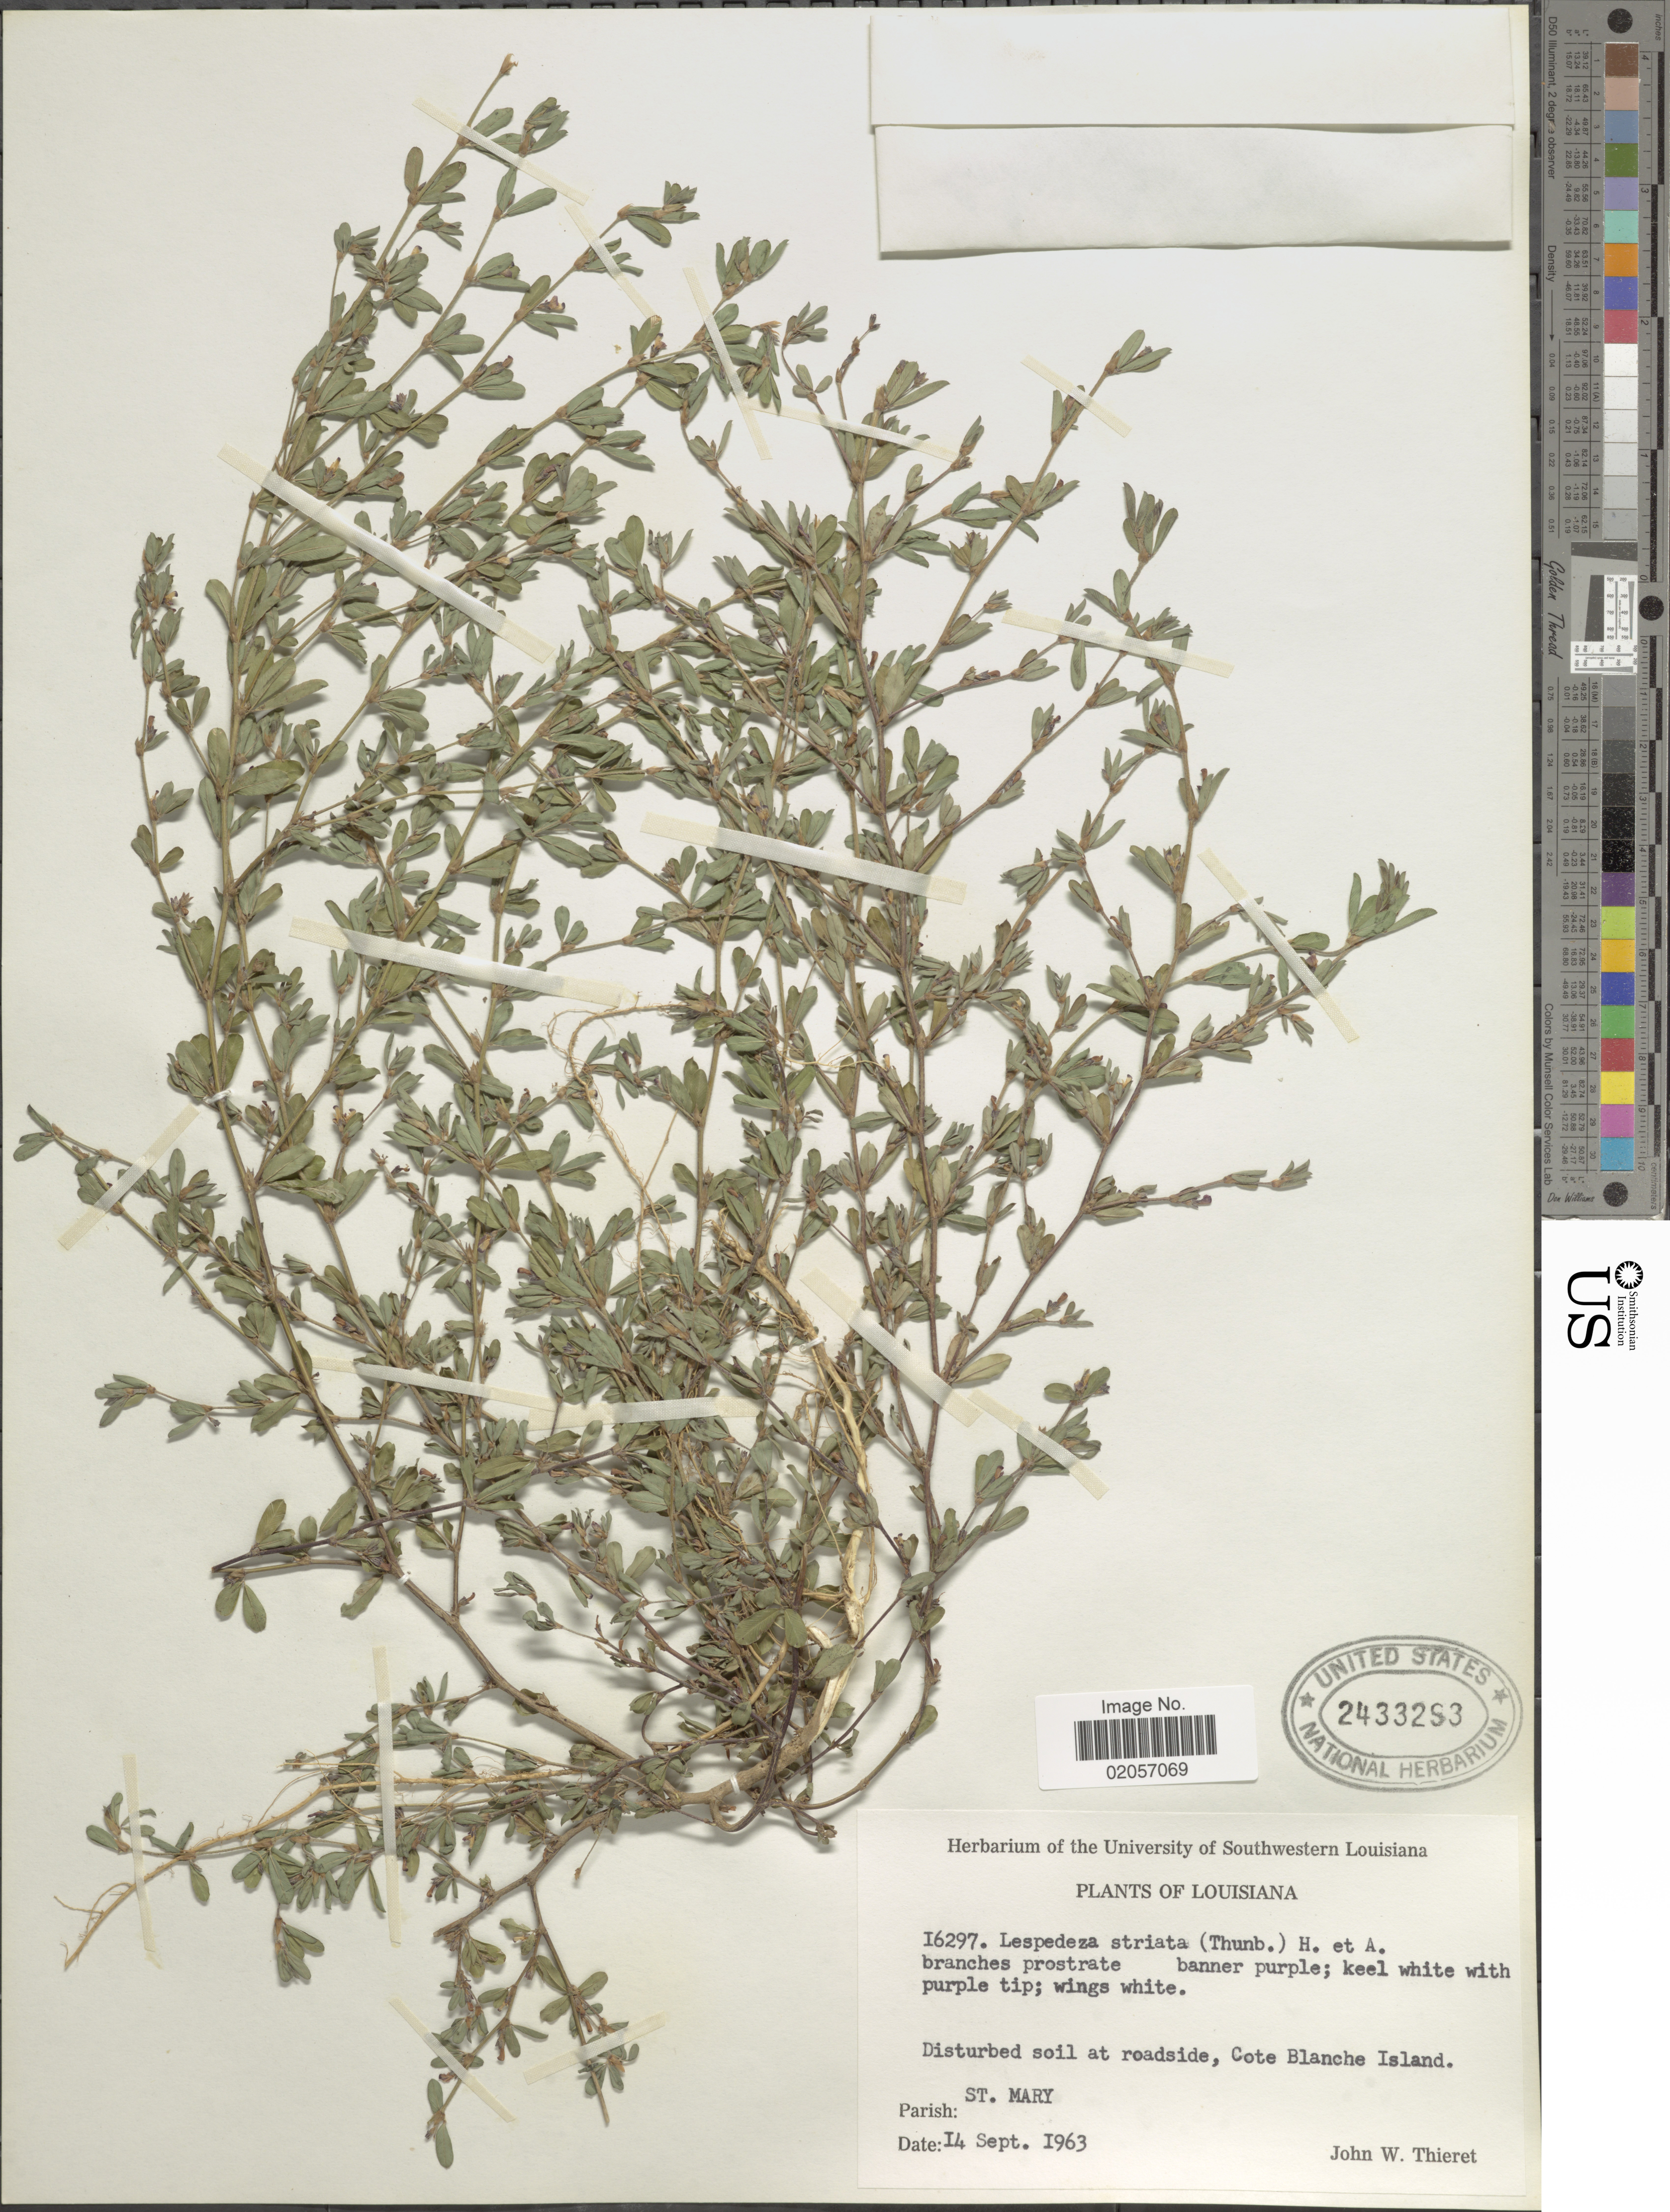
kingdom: Plantae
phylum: Tracheophyta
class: Magnoliopsida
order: Fabales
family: Fabaceae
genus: Kummerowia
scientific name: Kummerowia striata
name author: (Thunb.) Schindl.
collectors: J. W. Thieret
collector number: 16297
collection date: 1963-09-14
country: United States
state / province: Louisiana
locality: Cote Blanche Island, St. Mary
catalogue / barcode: US 2433283